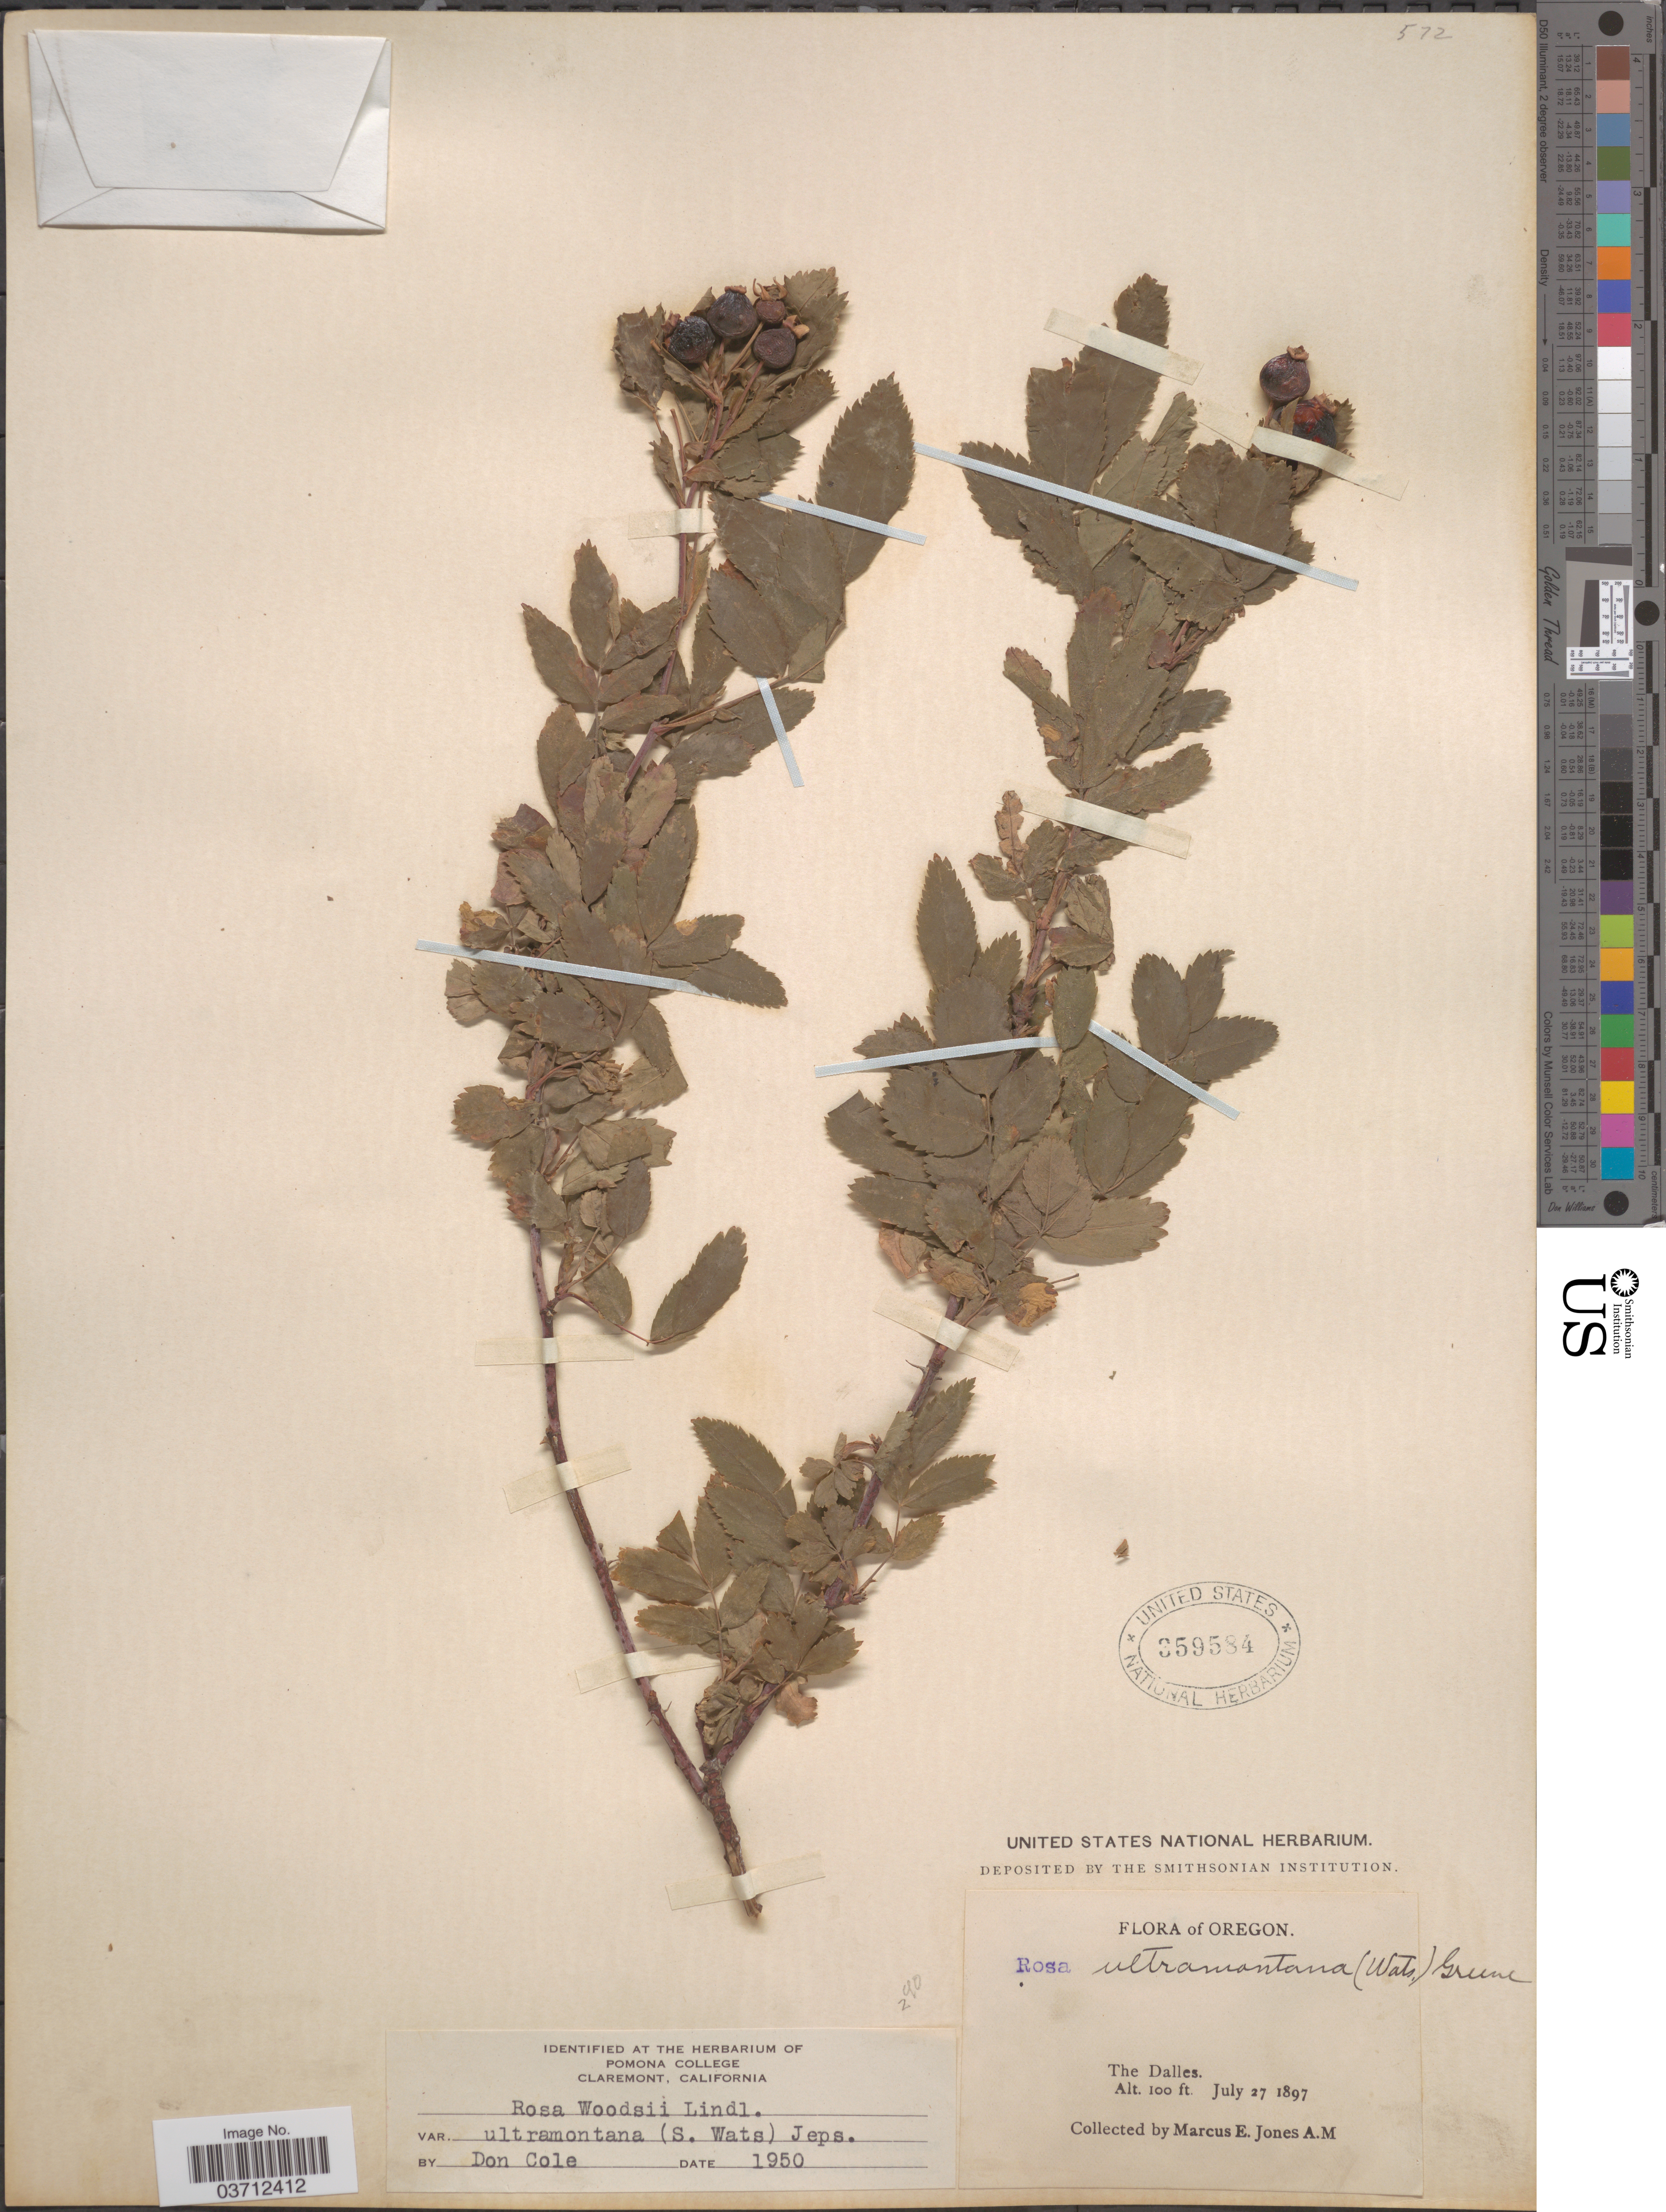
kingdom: Plantae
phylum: Tracheophyta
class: Magnoliopsida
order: Rosales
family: Rosaceae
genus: Rosa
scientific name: Rosa woodsii var. ultramontana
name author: Lindl.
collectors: M. E. Jones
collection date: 1897-07-27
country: United States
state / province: Oregon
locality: The Dalles.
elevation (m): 30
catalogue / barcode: US 359584